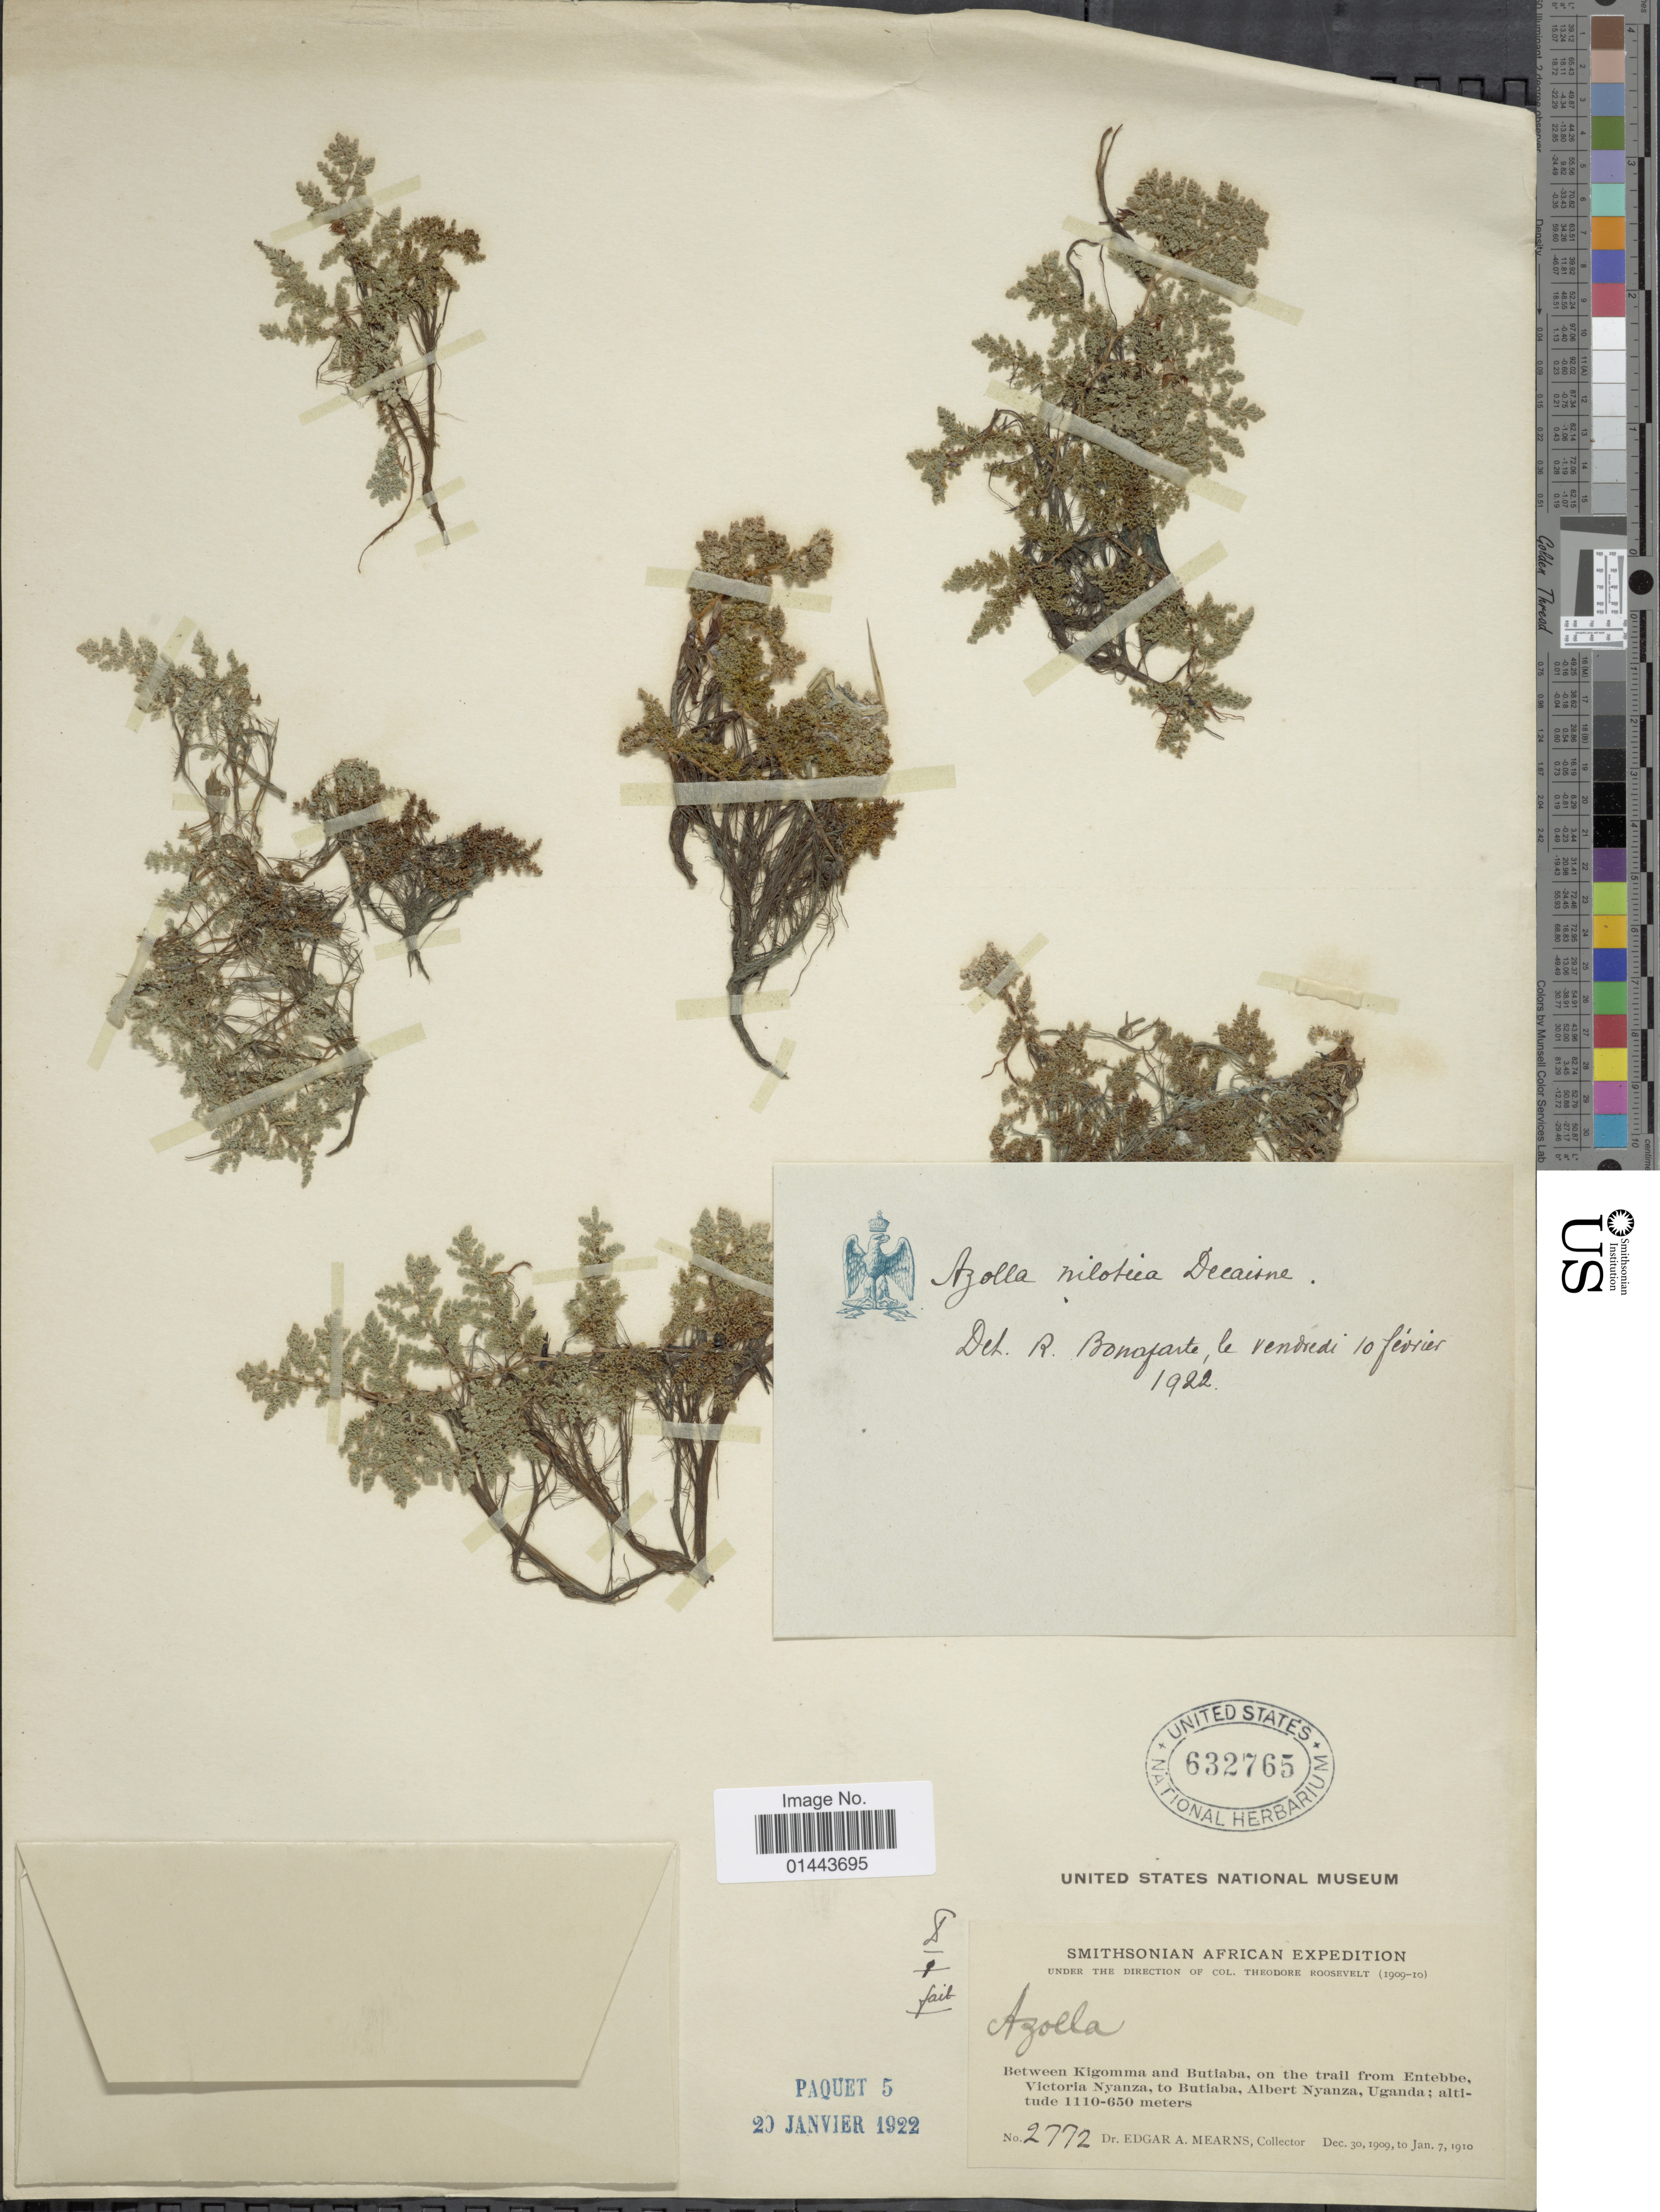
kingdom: Plantae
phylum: Tracheophyta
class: Polypodiopsida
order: Salviniales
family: Salviniaceae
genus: Azolla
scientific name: Azolla nilotica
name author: Decne. ex Mett.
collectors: E. A. Mearns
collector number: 2772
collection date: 1909-12-30/1910-01-07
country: Uganda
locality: Between Kigomma and Butiaba, on the trail from Entebbe, Victoria Nyanza, to Butiaba, Albert Nyanza, Uganda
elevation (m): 650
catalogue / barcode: US 632765